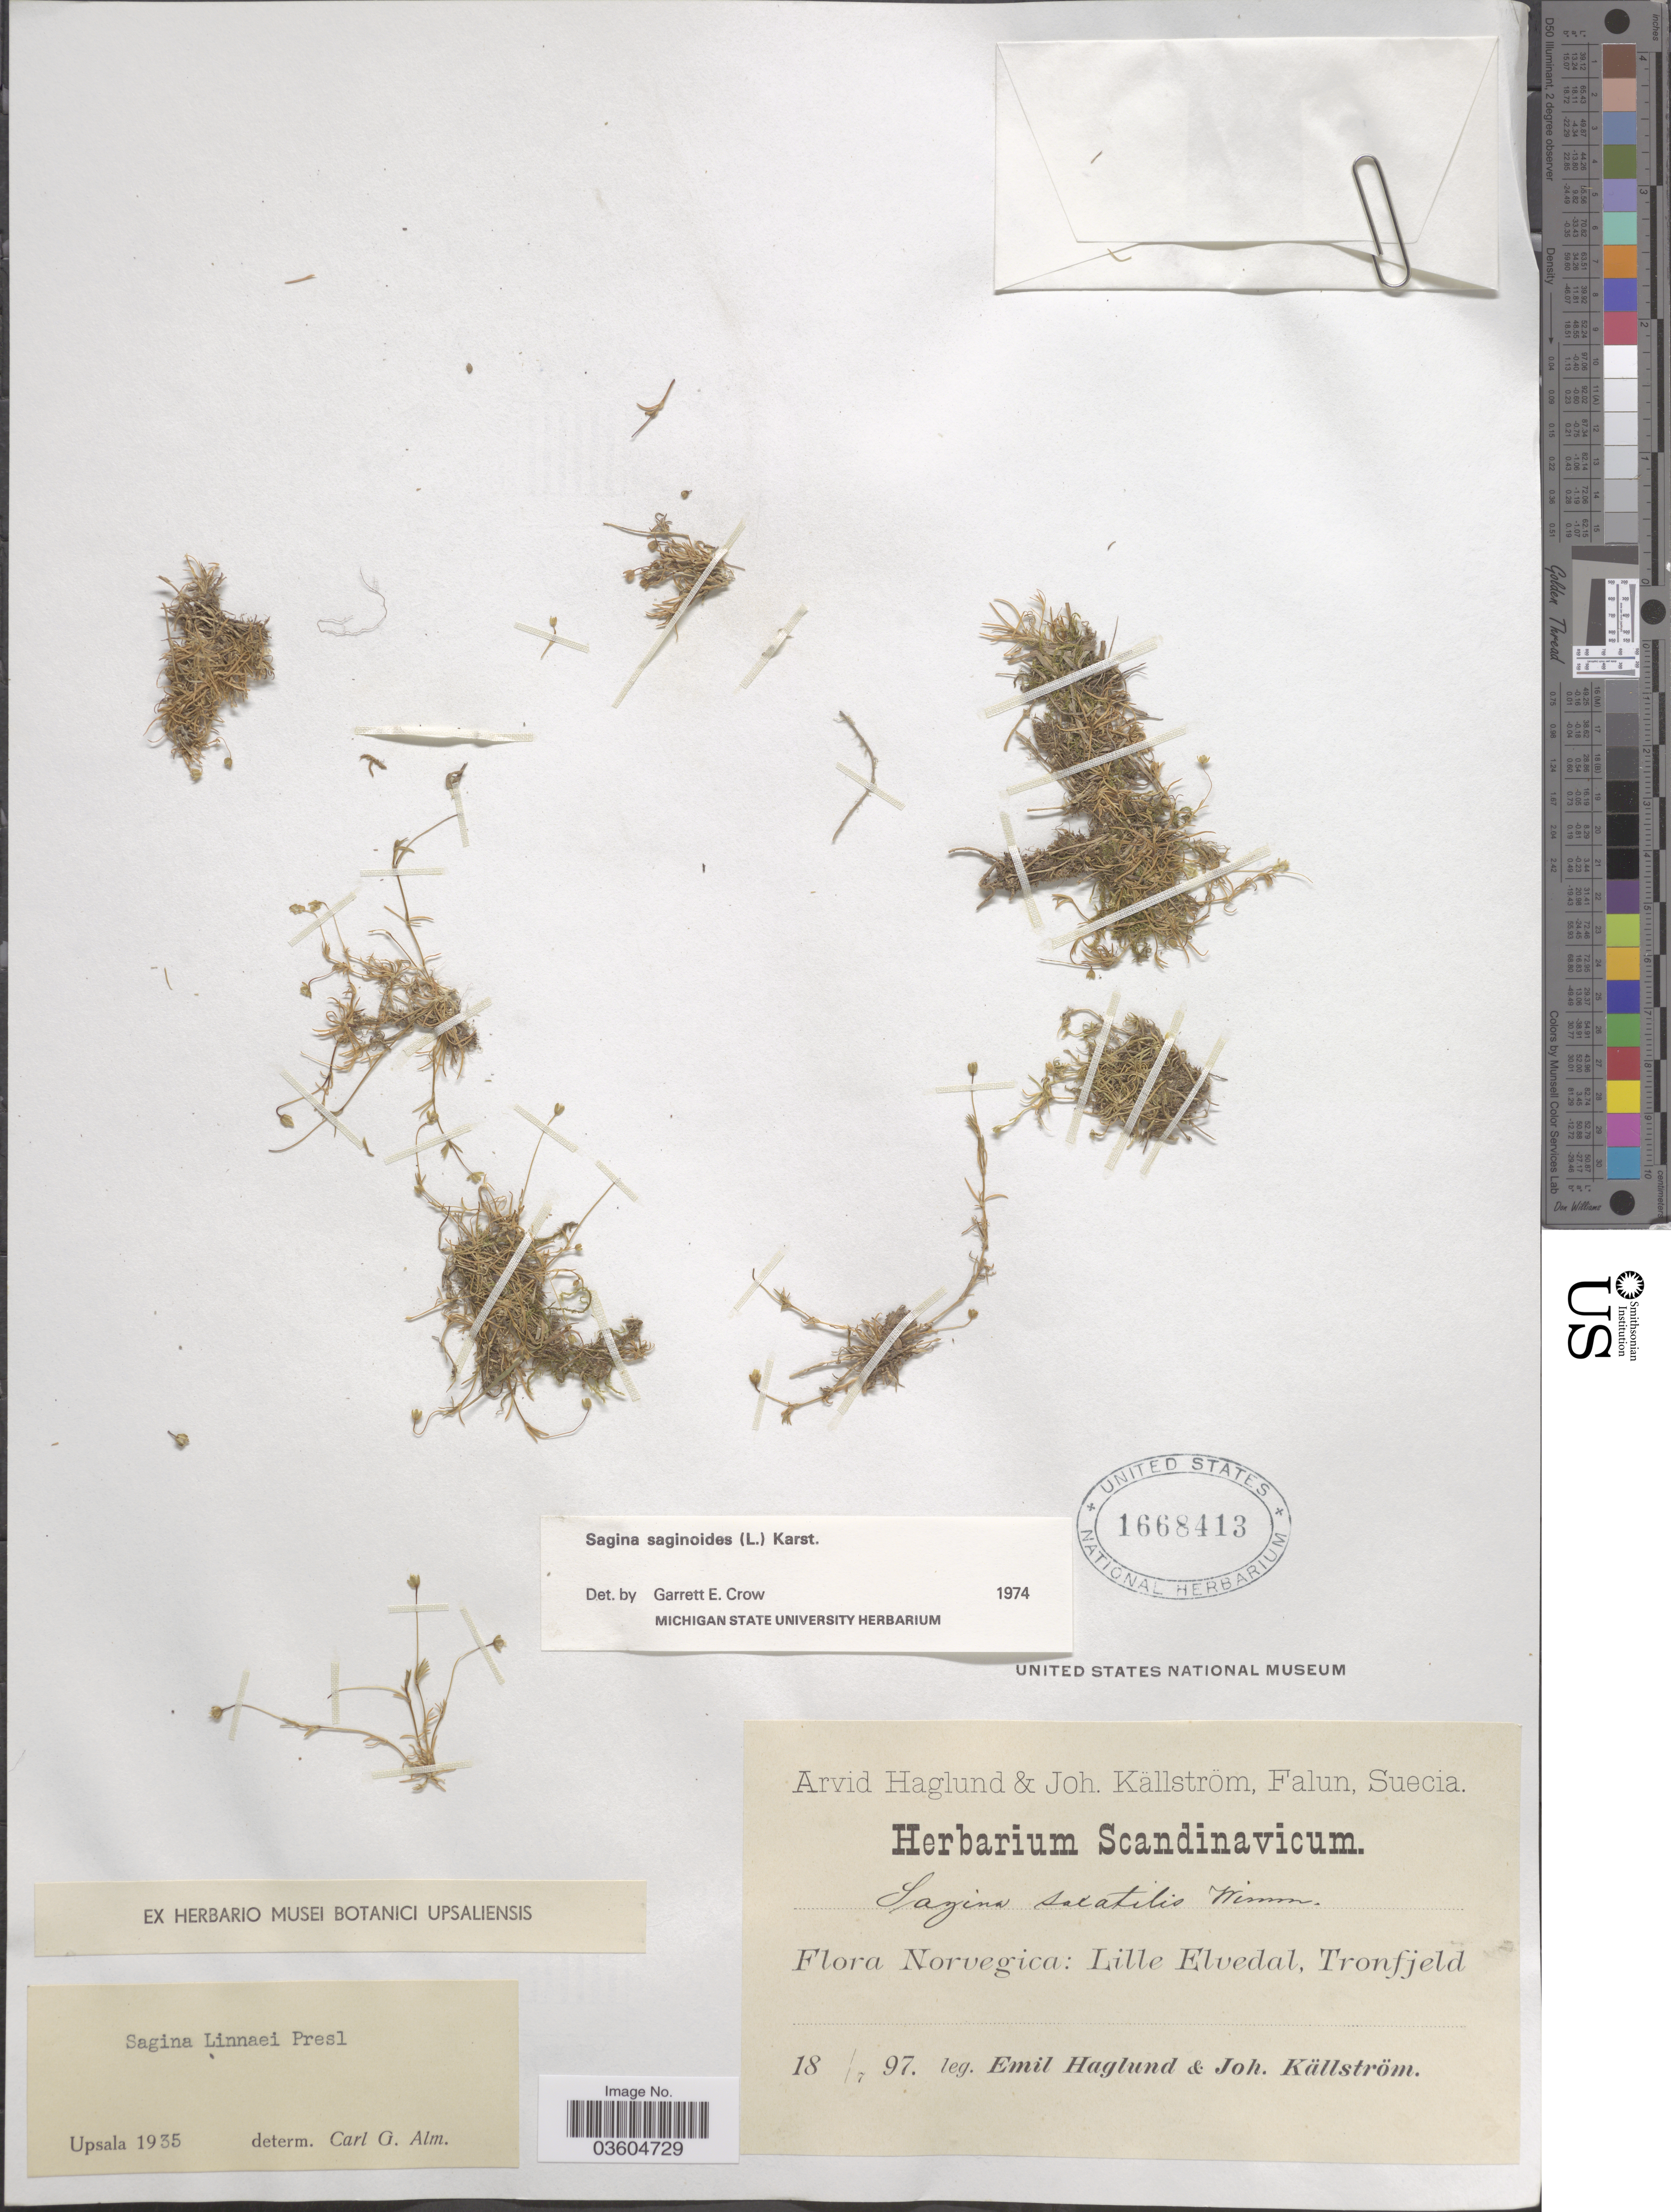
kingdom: Plantae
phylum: Tracheophyta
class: Magnoliopsida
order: Caryophyllales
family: Caryophyllaceae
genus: Sagina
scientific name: Sagina saginoides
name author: (L.) H. Karst.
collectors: E. Haglund & J. Källström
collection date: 1897-07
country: Norway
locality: Norvegica: Lille Elvedal, Tronfjeld.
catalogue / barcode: US 1668413